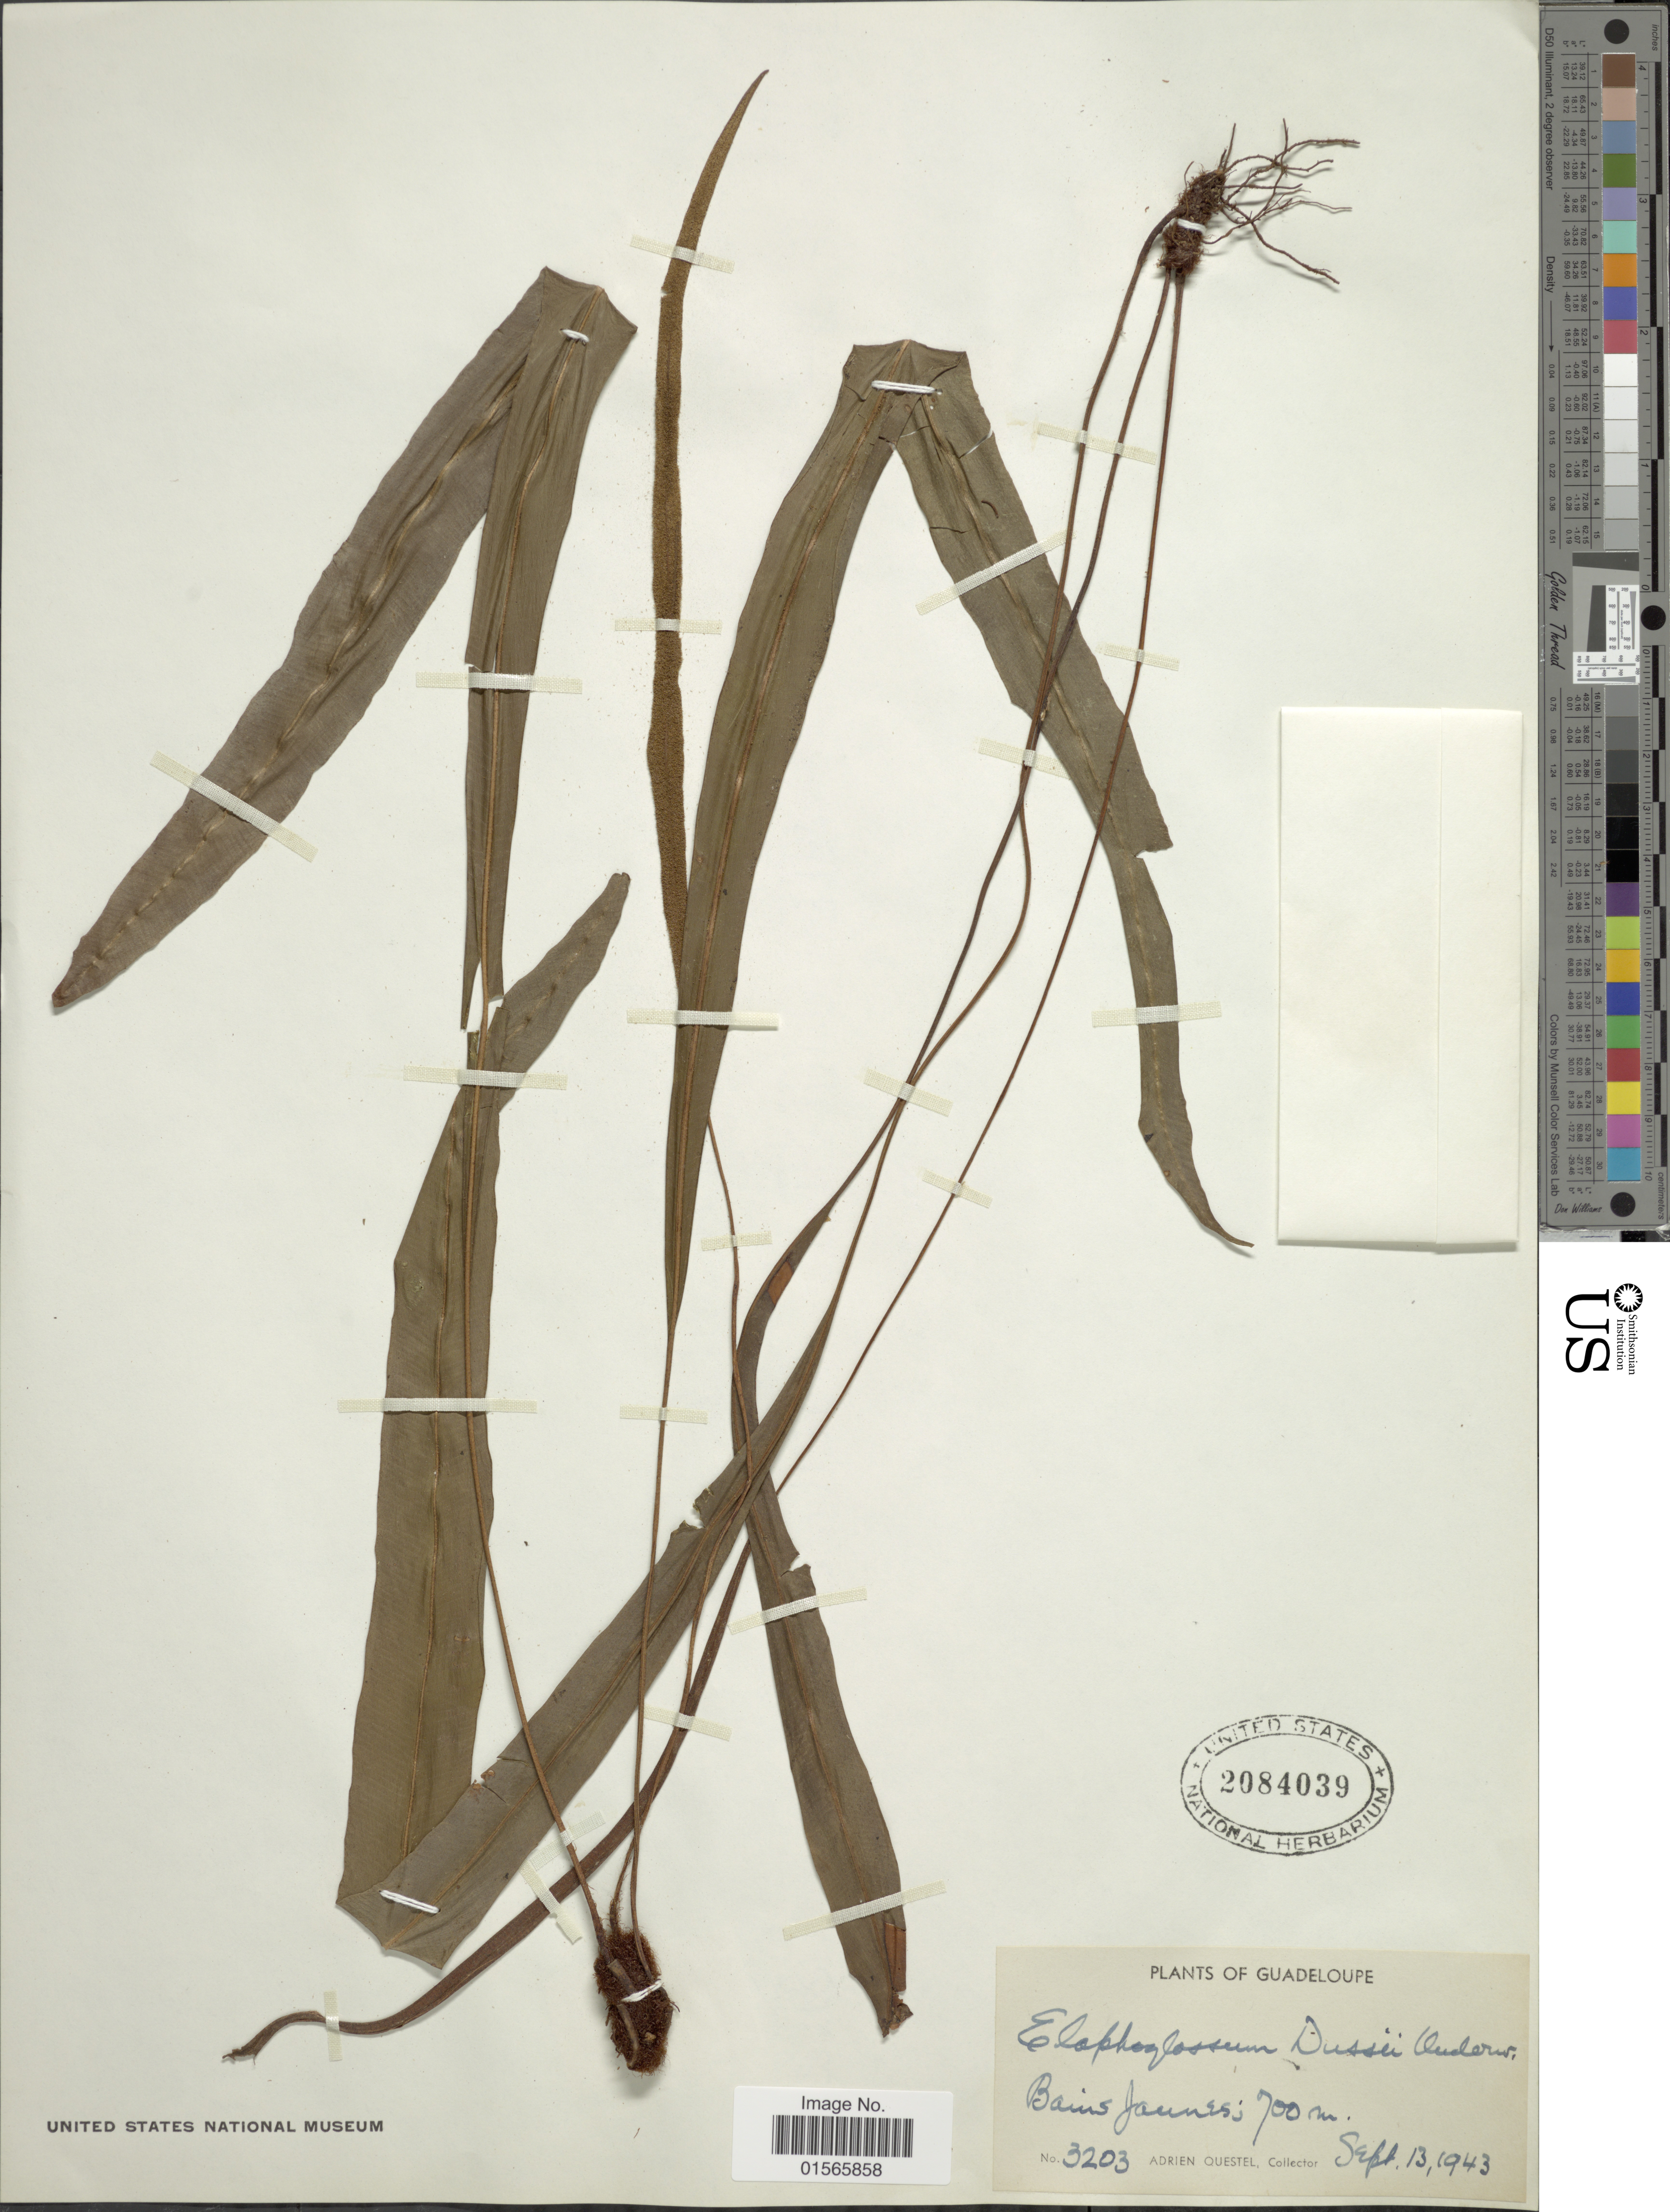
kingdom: Plantae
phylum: Tracheophyta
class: Polypodiopsida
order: Polypodiales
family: Dryopteridaceae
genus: Elaphoglossum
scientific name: Elaphoglossum petiolatum var. dussii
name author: (Underw. ex Maxon) Proctor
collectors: A. Questel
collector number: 3203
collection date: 1943-09-13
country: Guadeloupe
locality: Bains Jaunes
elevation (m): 700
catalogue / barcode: US 2084039